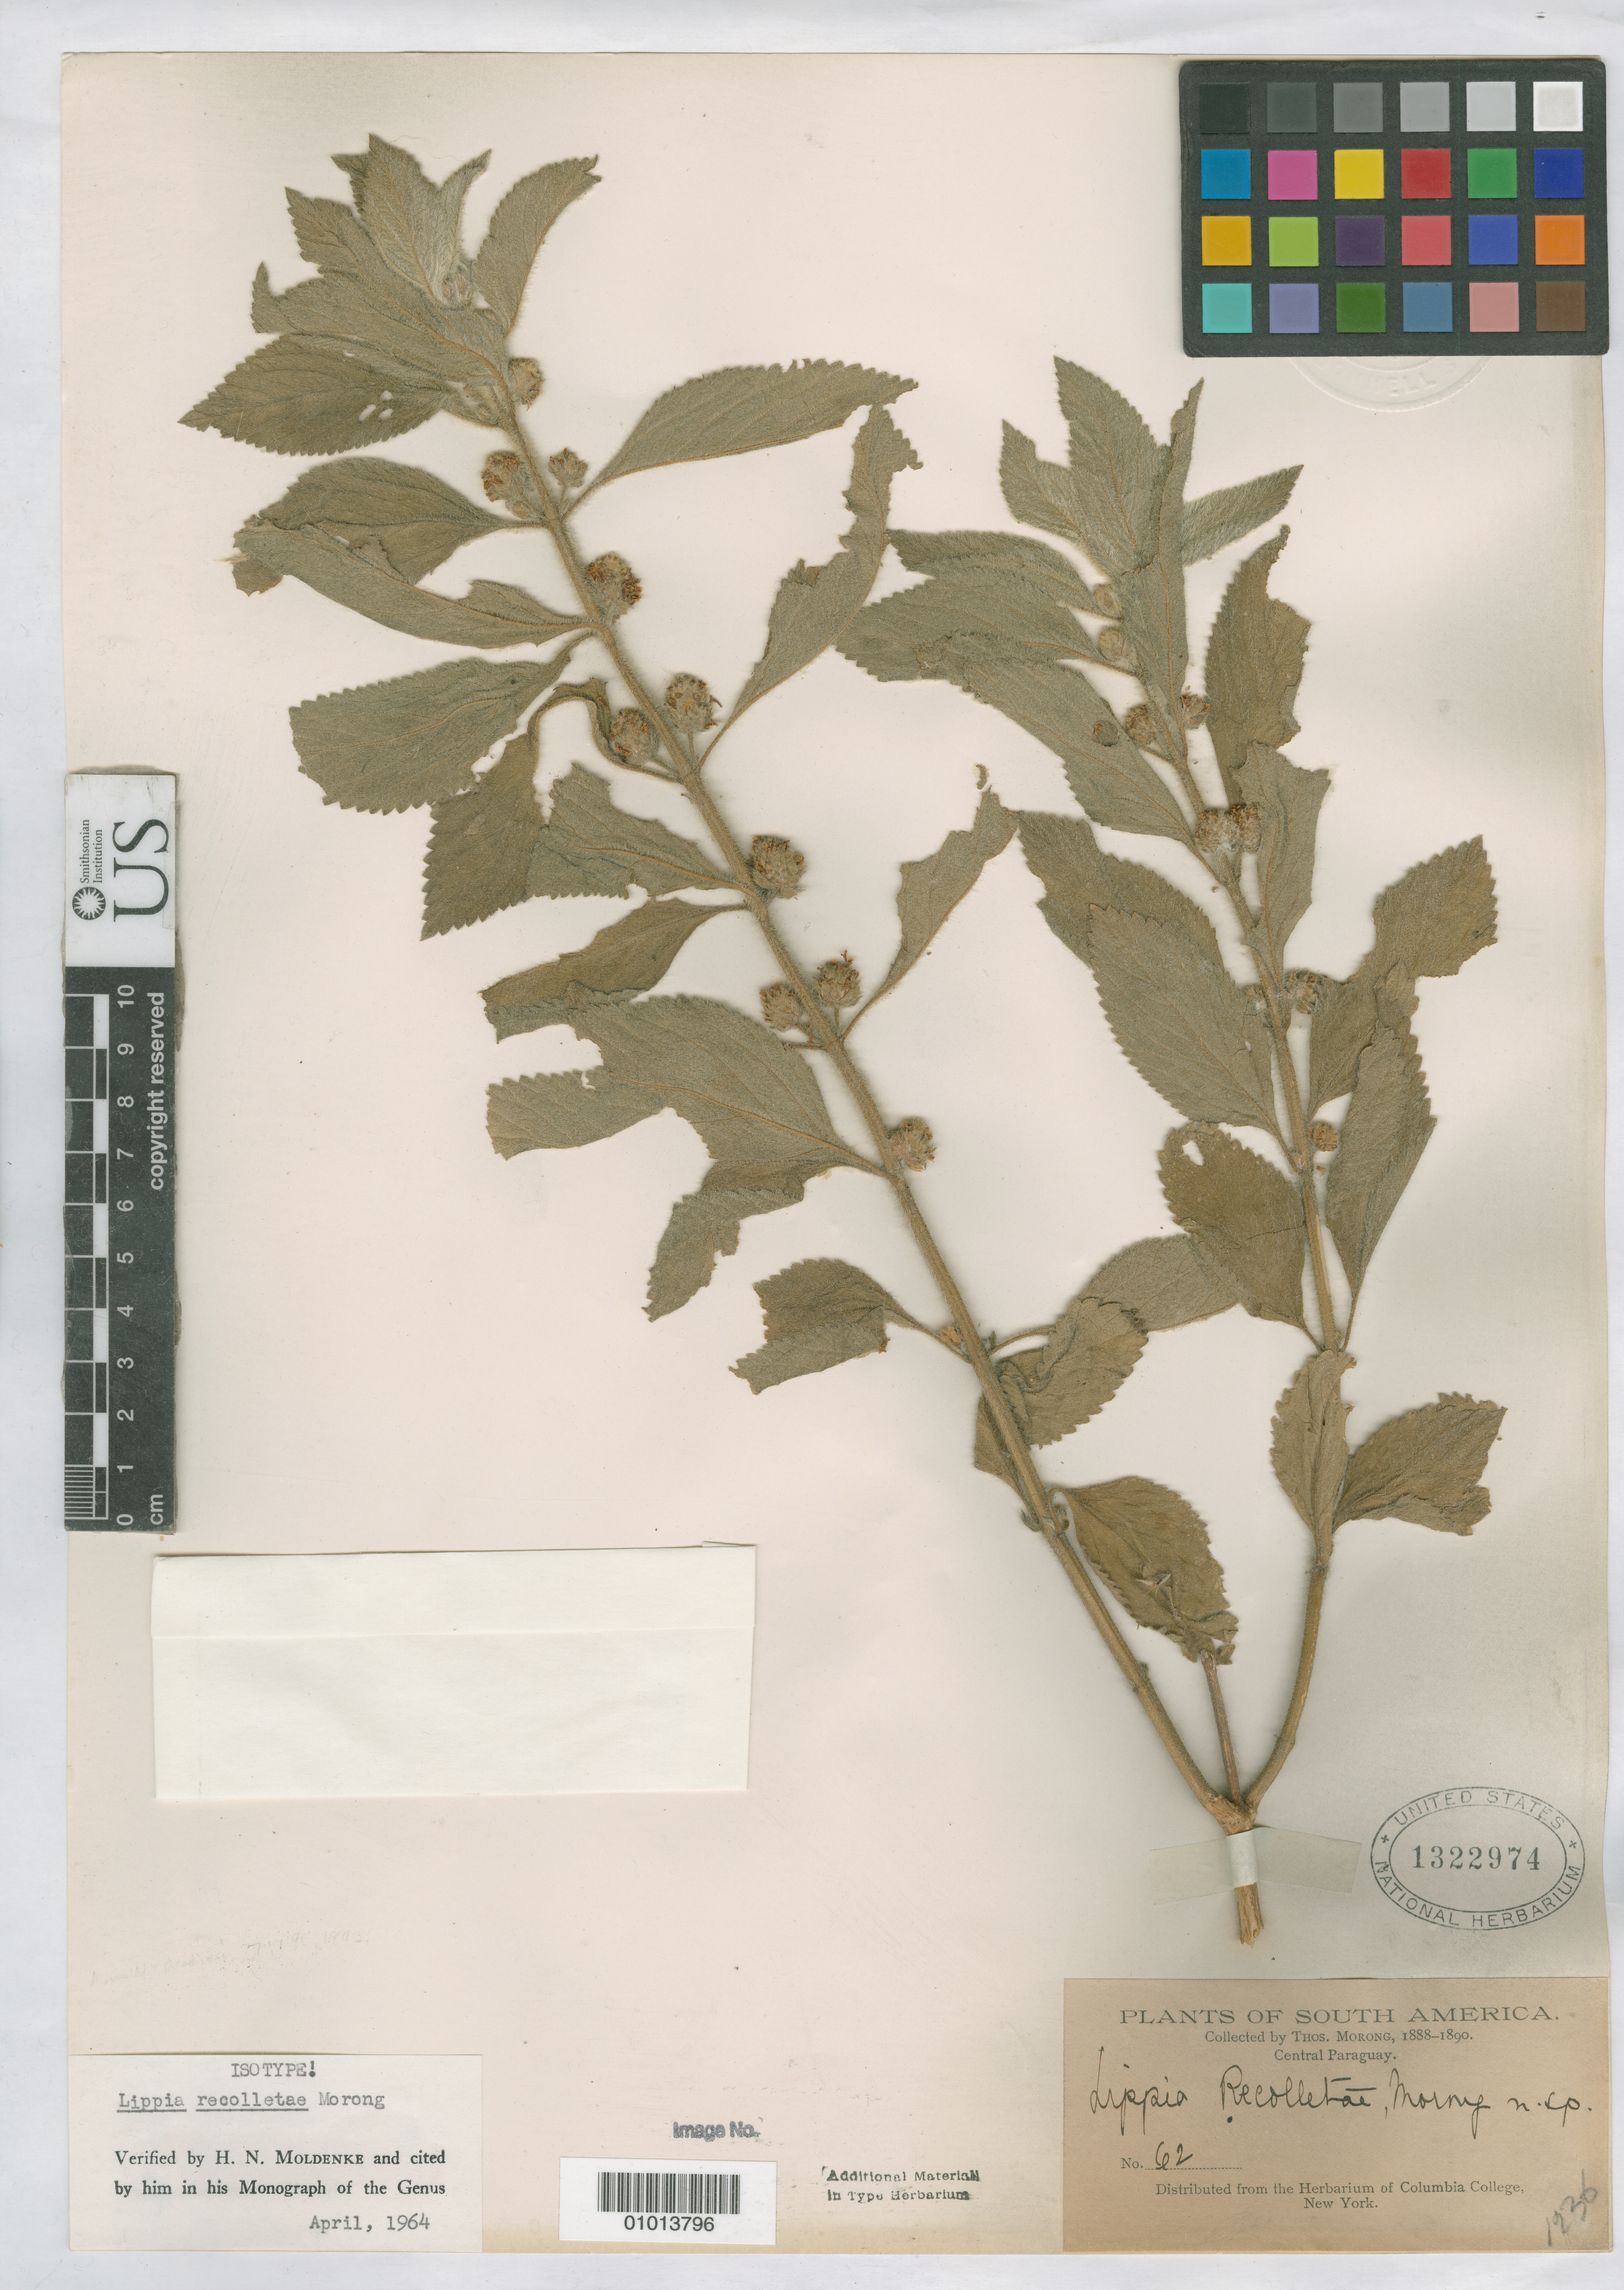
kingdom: Plantae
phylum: Tracheophyta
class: Magnoliopsida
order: Lamiales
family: Verbenaceae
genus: Lippia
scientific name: Lippia recolletae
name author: Morong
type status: Isotype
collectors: T. Morong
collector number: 62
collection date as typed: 1888 to -- --- 1890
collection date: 1888/1890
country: Paraguay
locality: Central Paraguay.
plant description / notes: Specimen ex John Donnell Smith herbarium.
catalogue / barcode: US 1322974